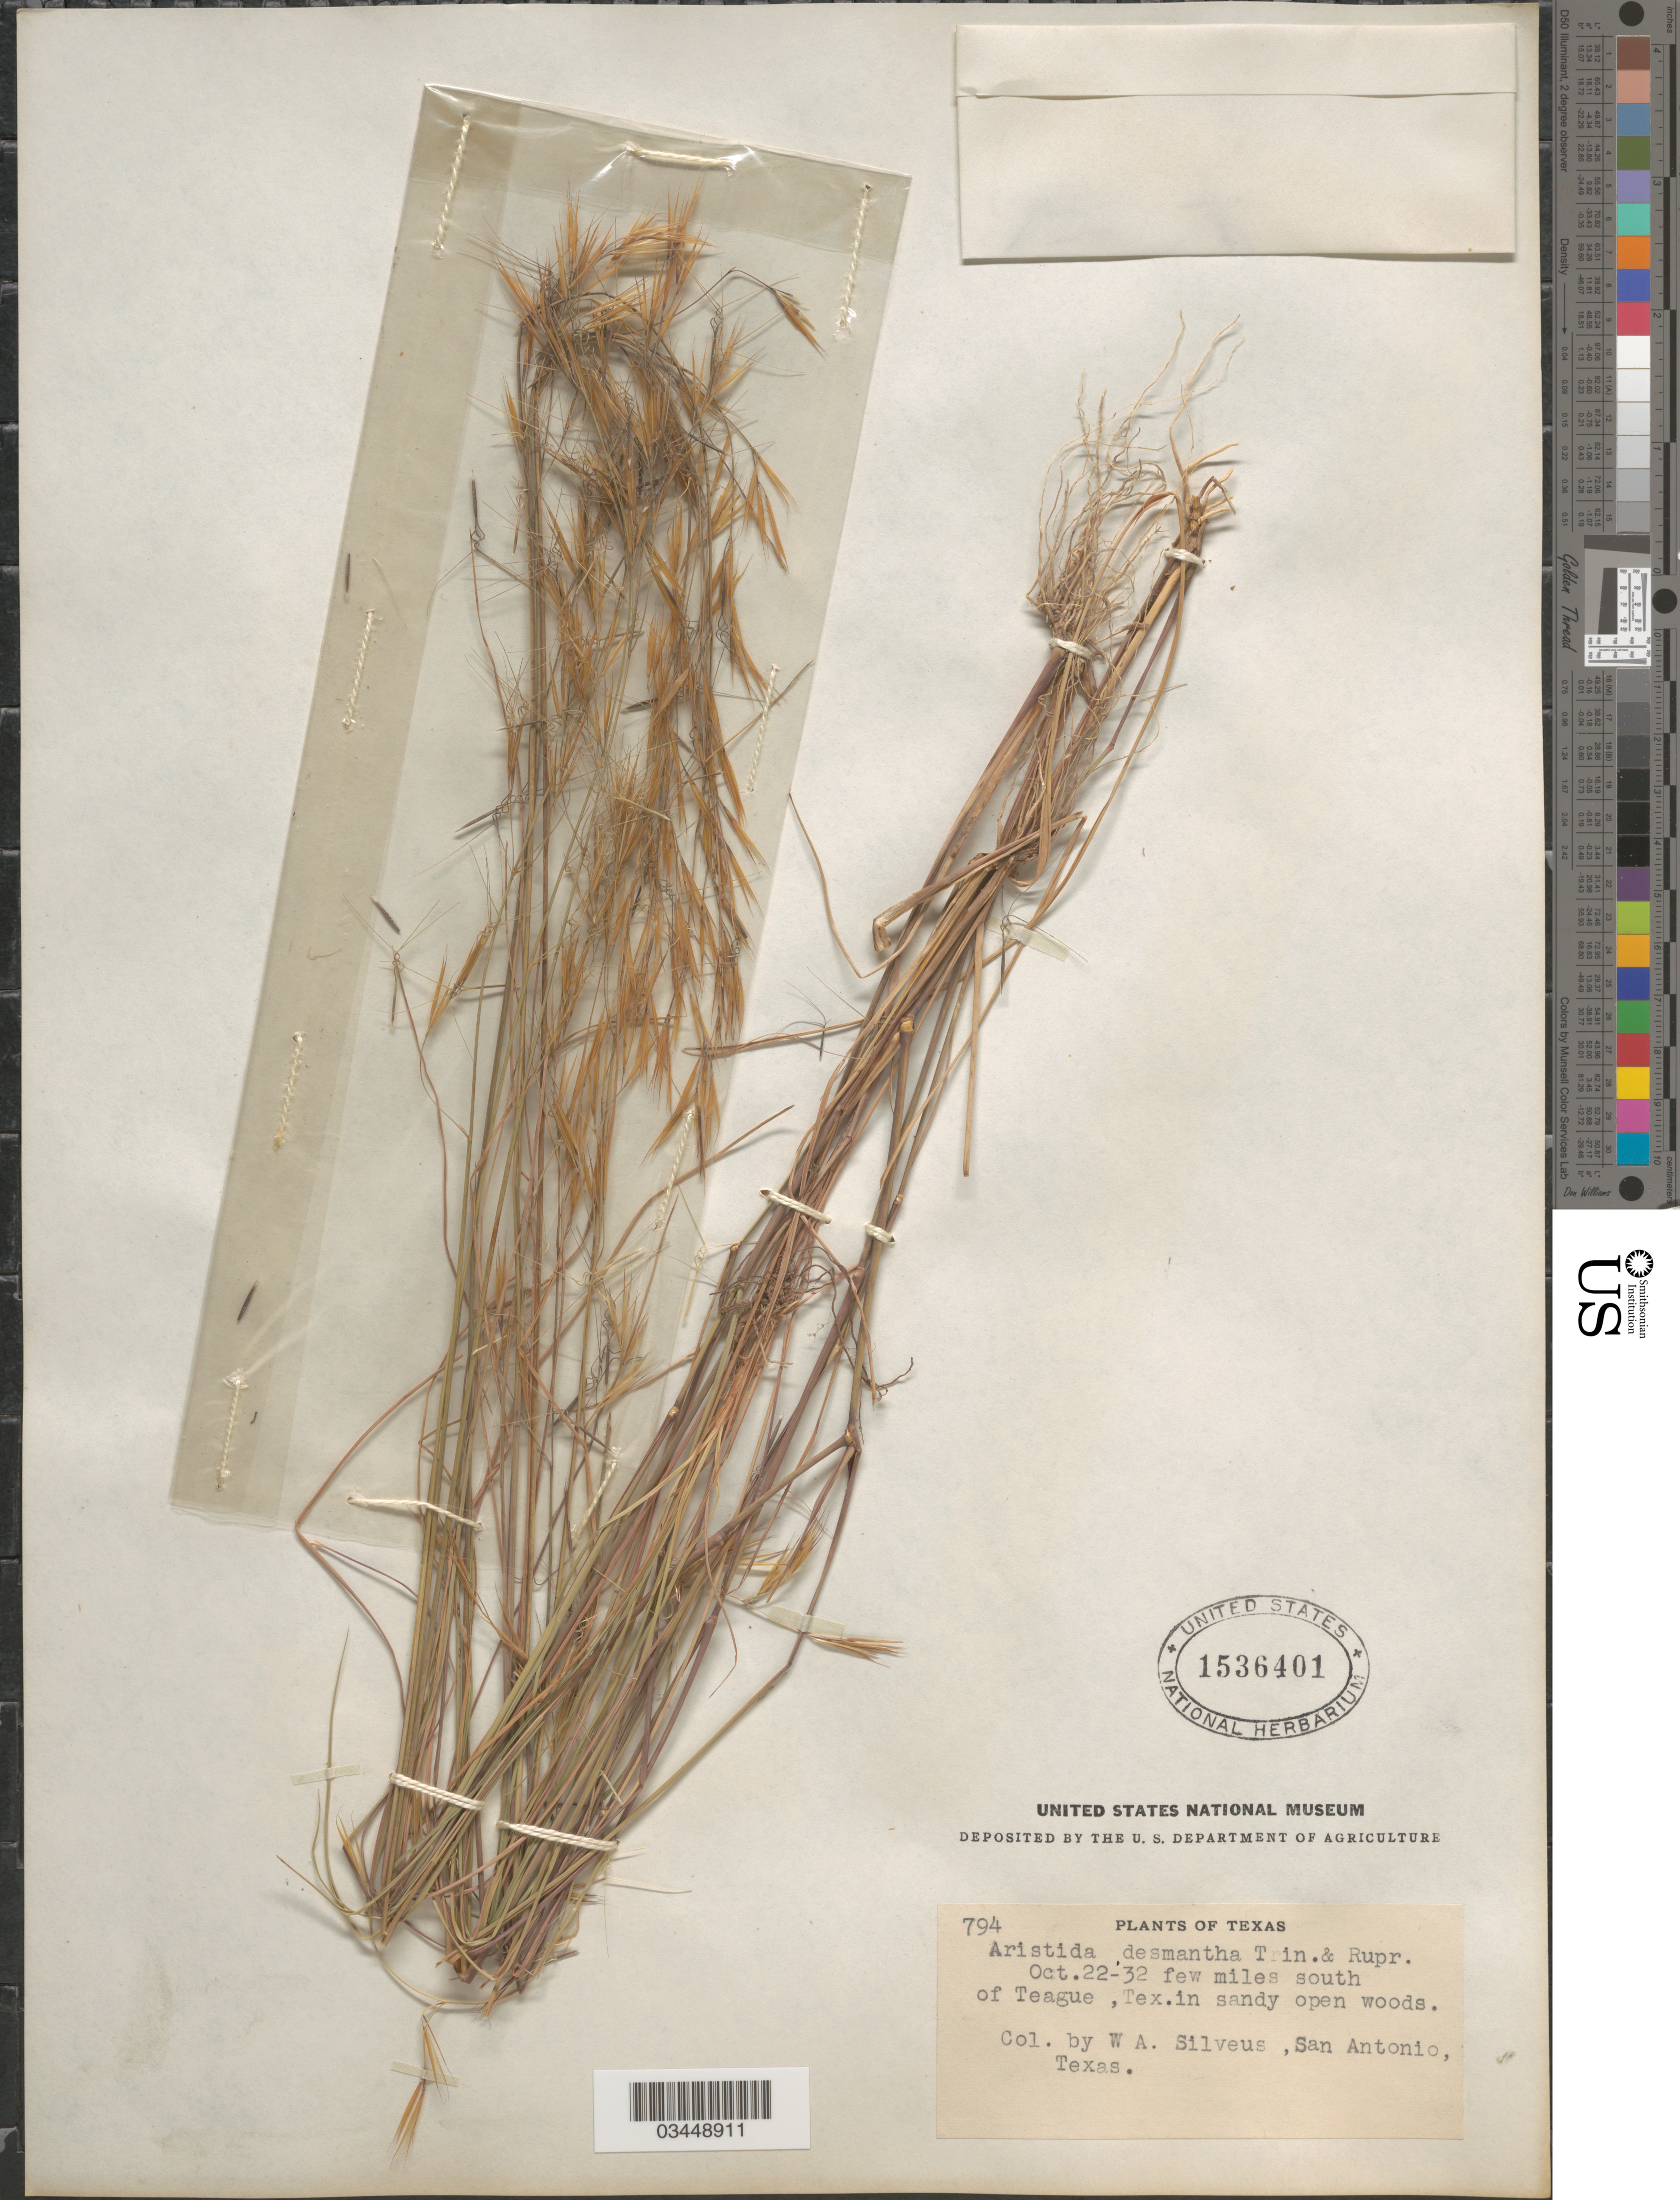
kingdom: Plantae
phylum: Tracheophyta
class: Liliopsida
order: Poales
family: Poaceae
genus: Aristida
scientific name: Aristida desmantha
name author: Trin. & Rupr.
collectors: W. Silveus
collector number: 794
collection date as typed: Transcribed d/m/y: 22/10/32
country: United States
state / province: Texas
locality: Few miles south of Teague, Tex. in sandy open woods.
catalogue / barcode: US 1536401